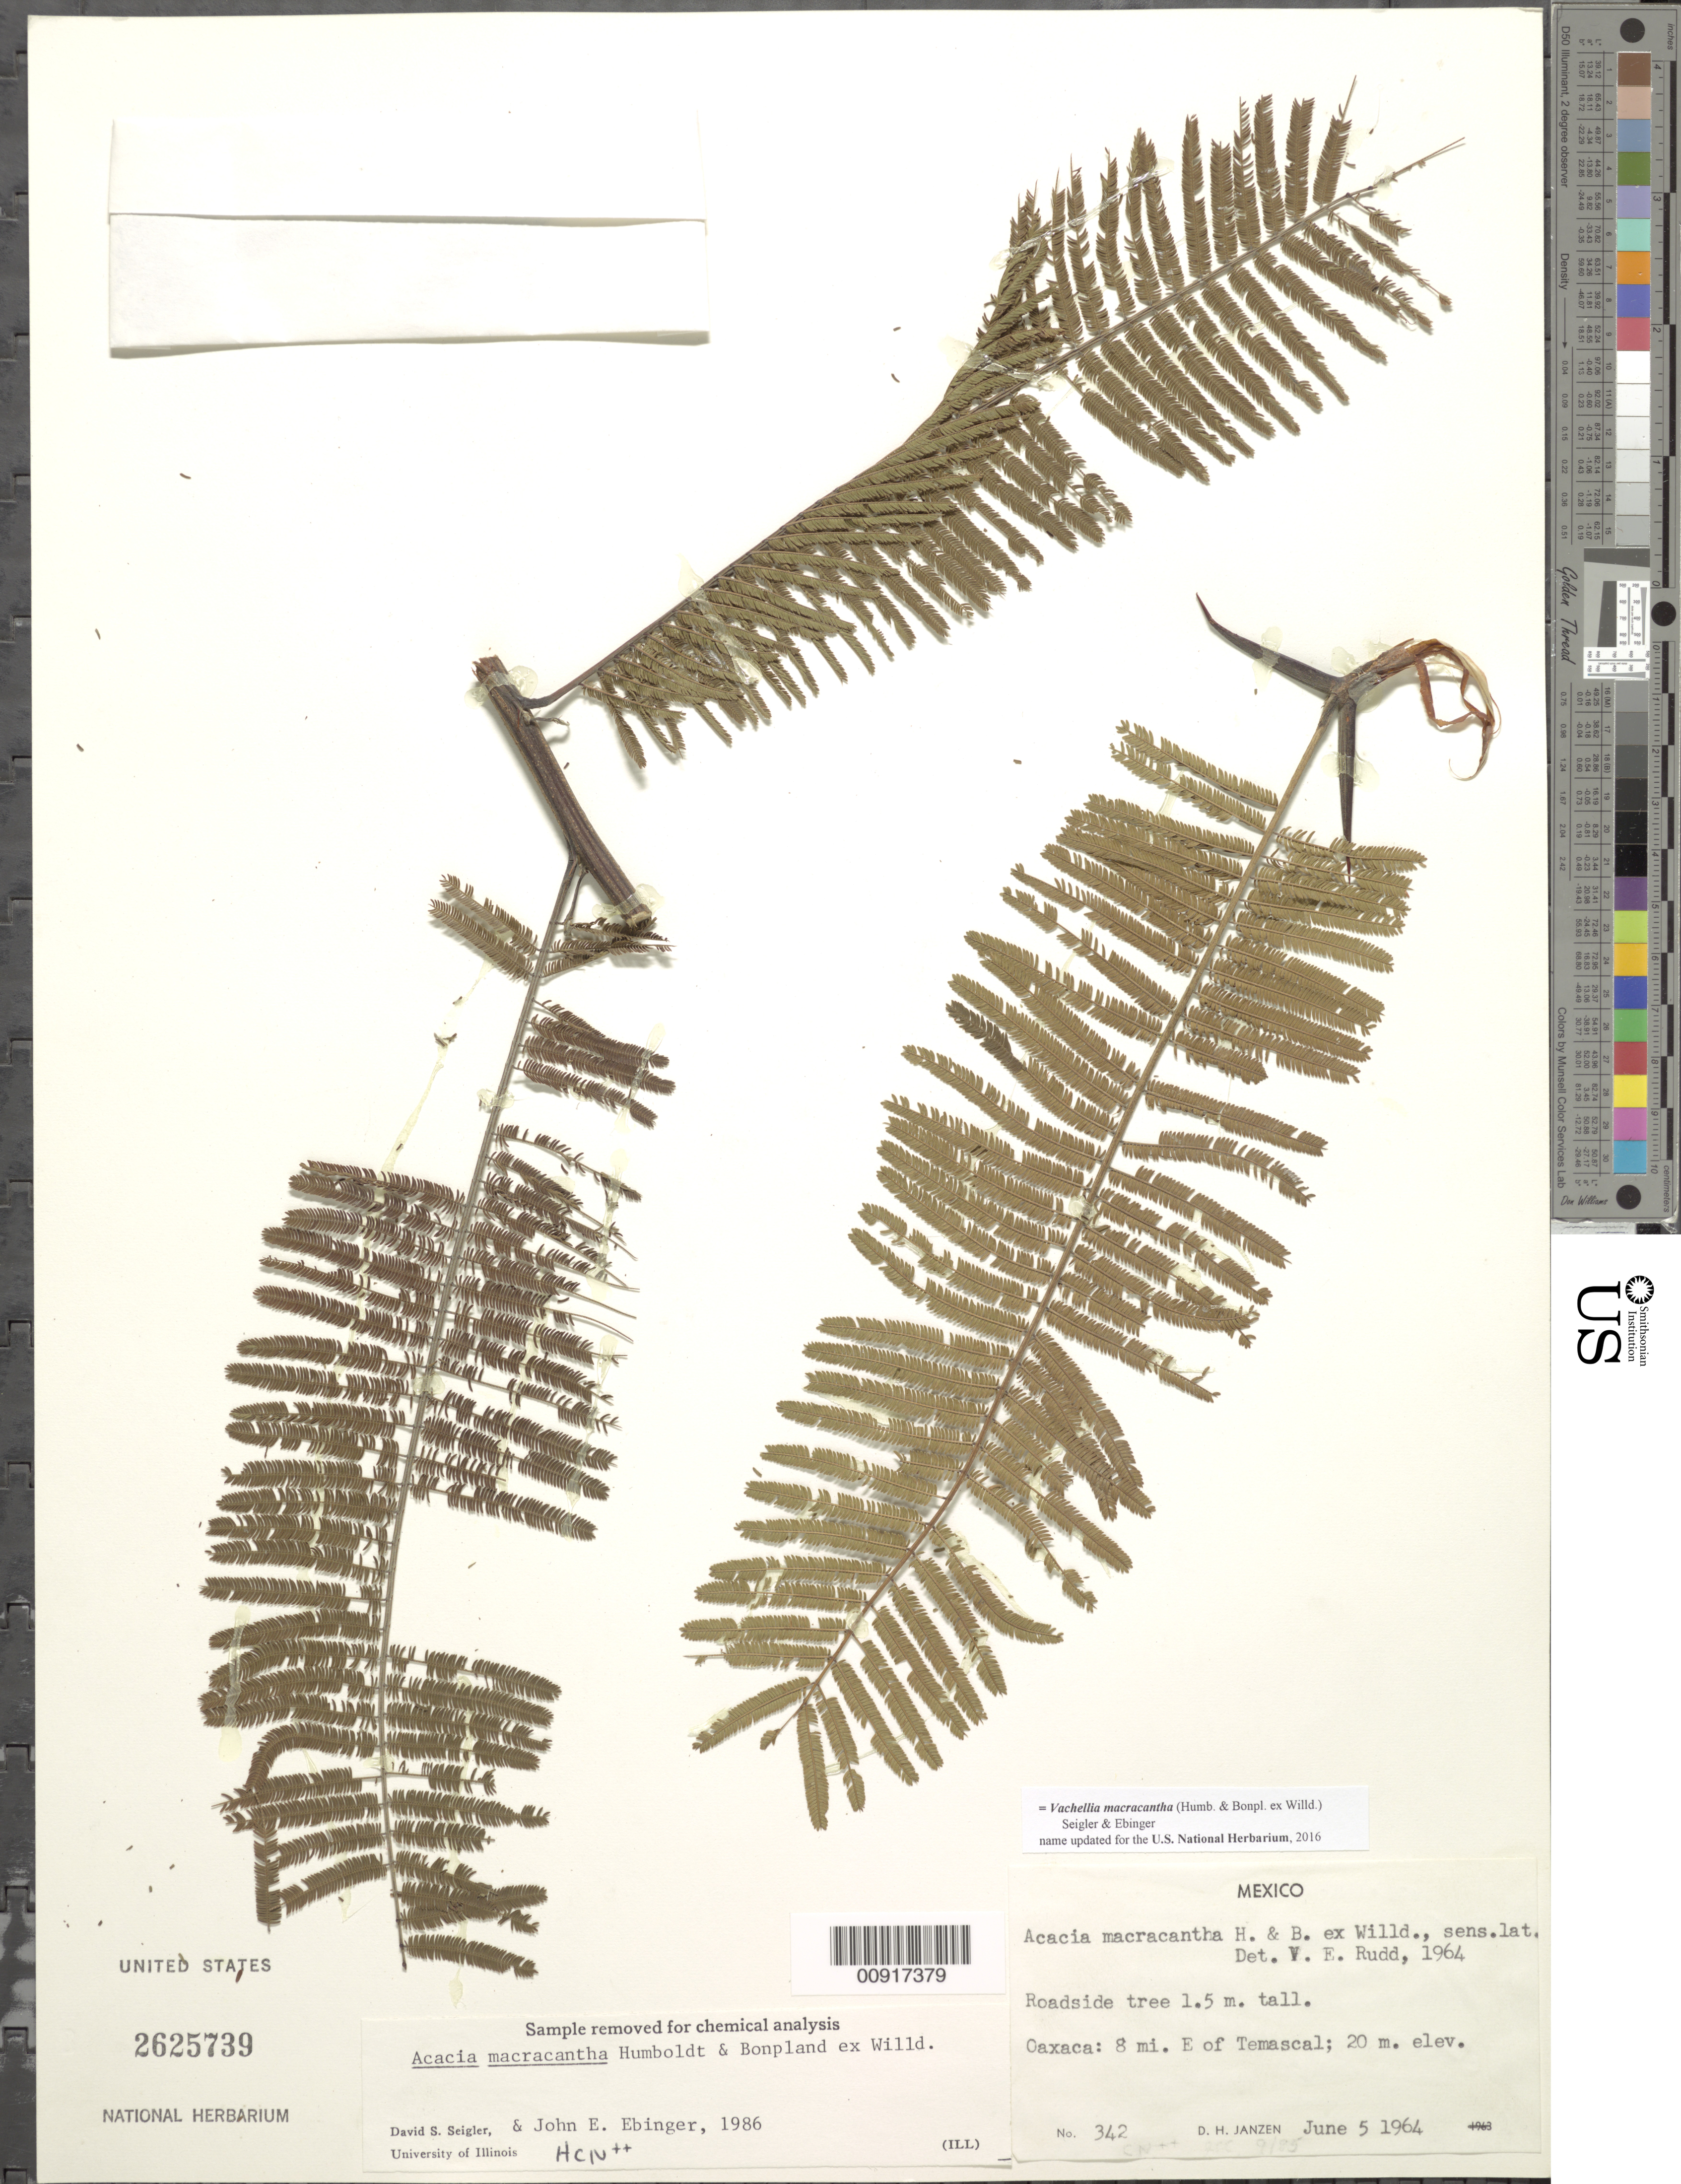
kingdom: Plantae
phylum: Tracheophyta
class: Magnoliopsida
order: Fabales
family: Fabaceae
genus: Vachellia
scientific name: Vachellia macracantha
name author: (Humb. & Bonpl. ex Willd.) Seigler & Ebinger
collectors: D. Janzen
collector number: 342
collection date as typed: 05 Jun 1964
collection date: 1964-06-05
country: Mexico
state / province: Oaxaca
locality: Oaxaca: 8 mi. E of Temascal.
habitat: Roadside.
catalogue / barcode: US 2625739